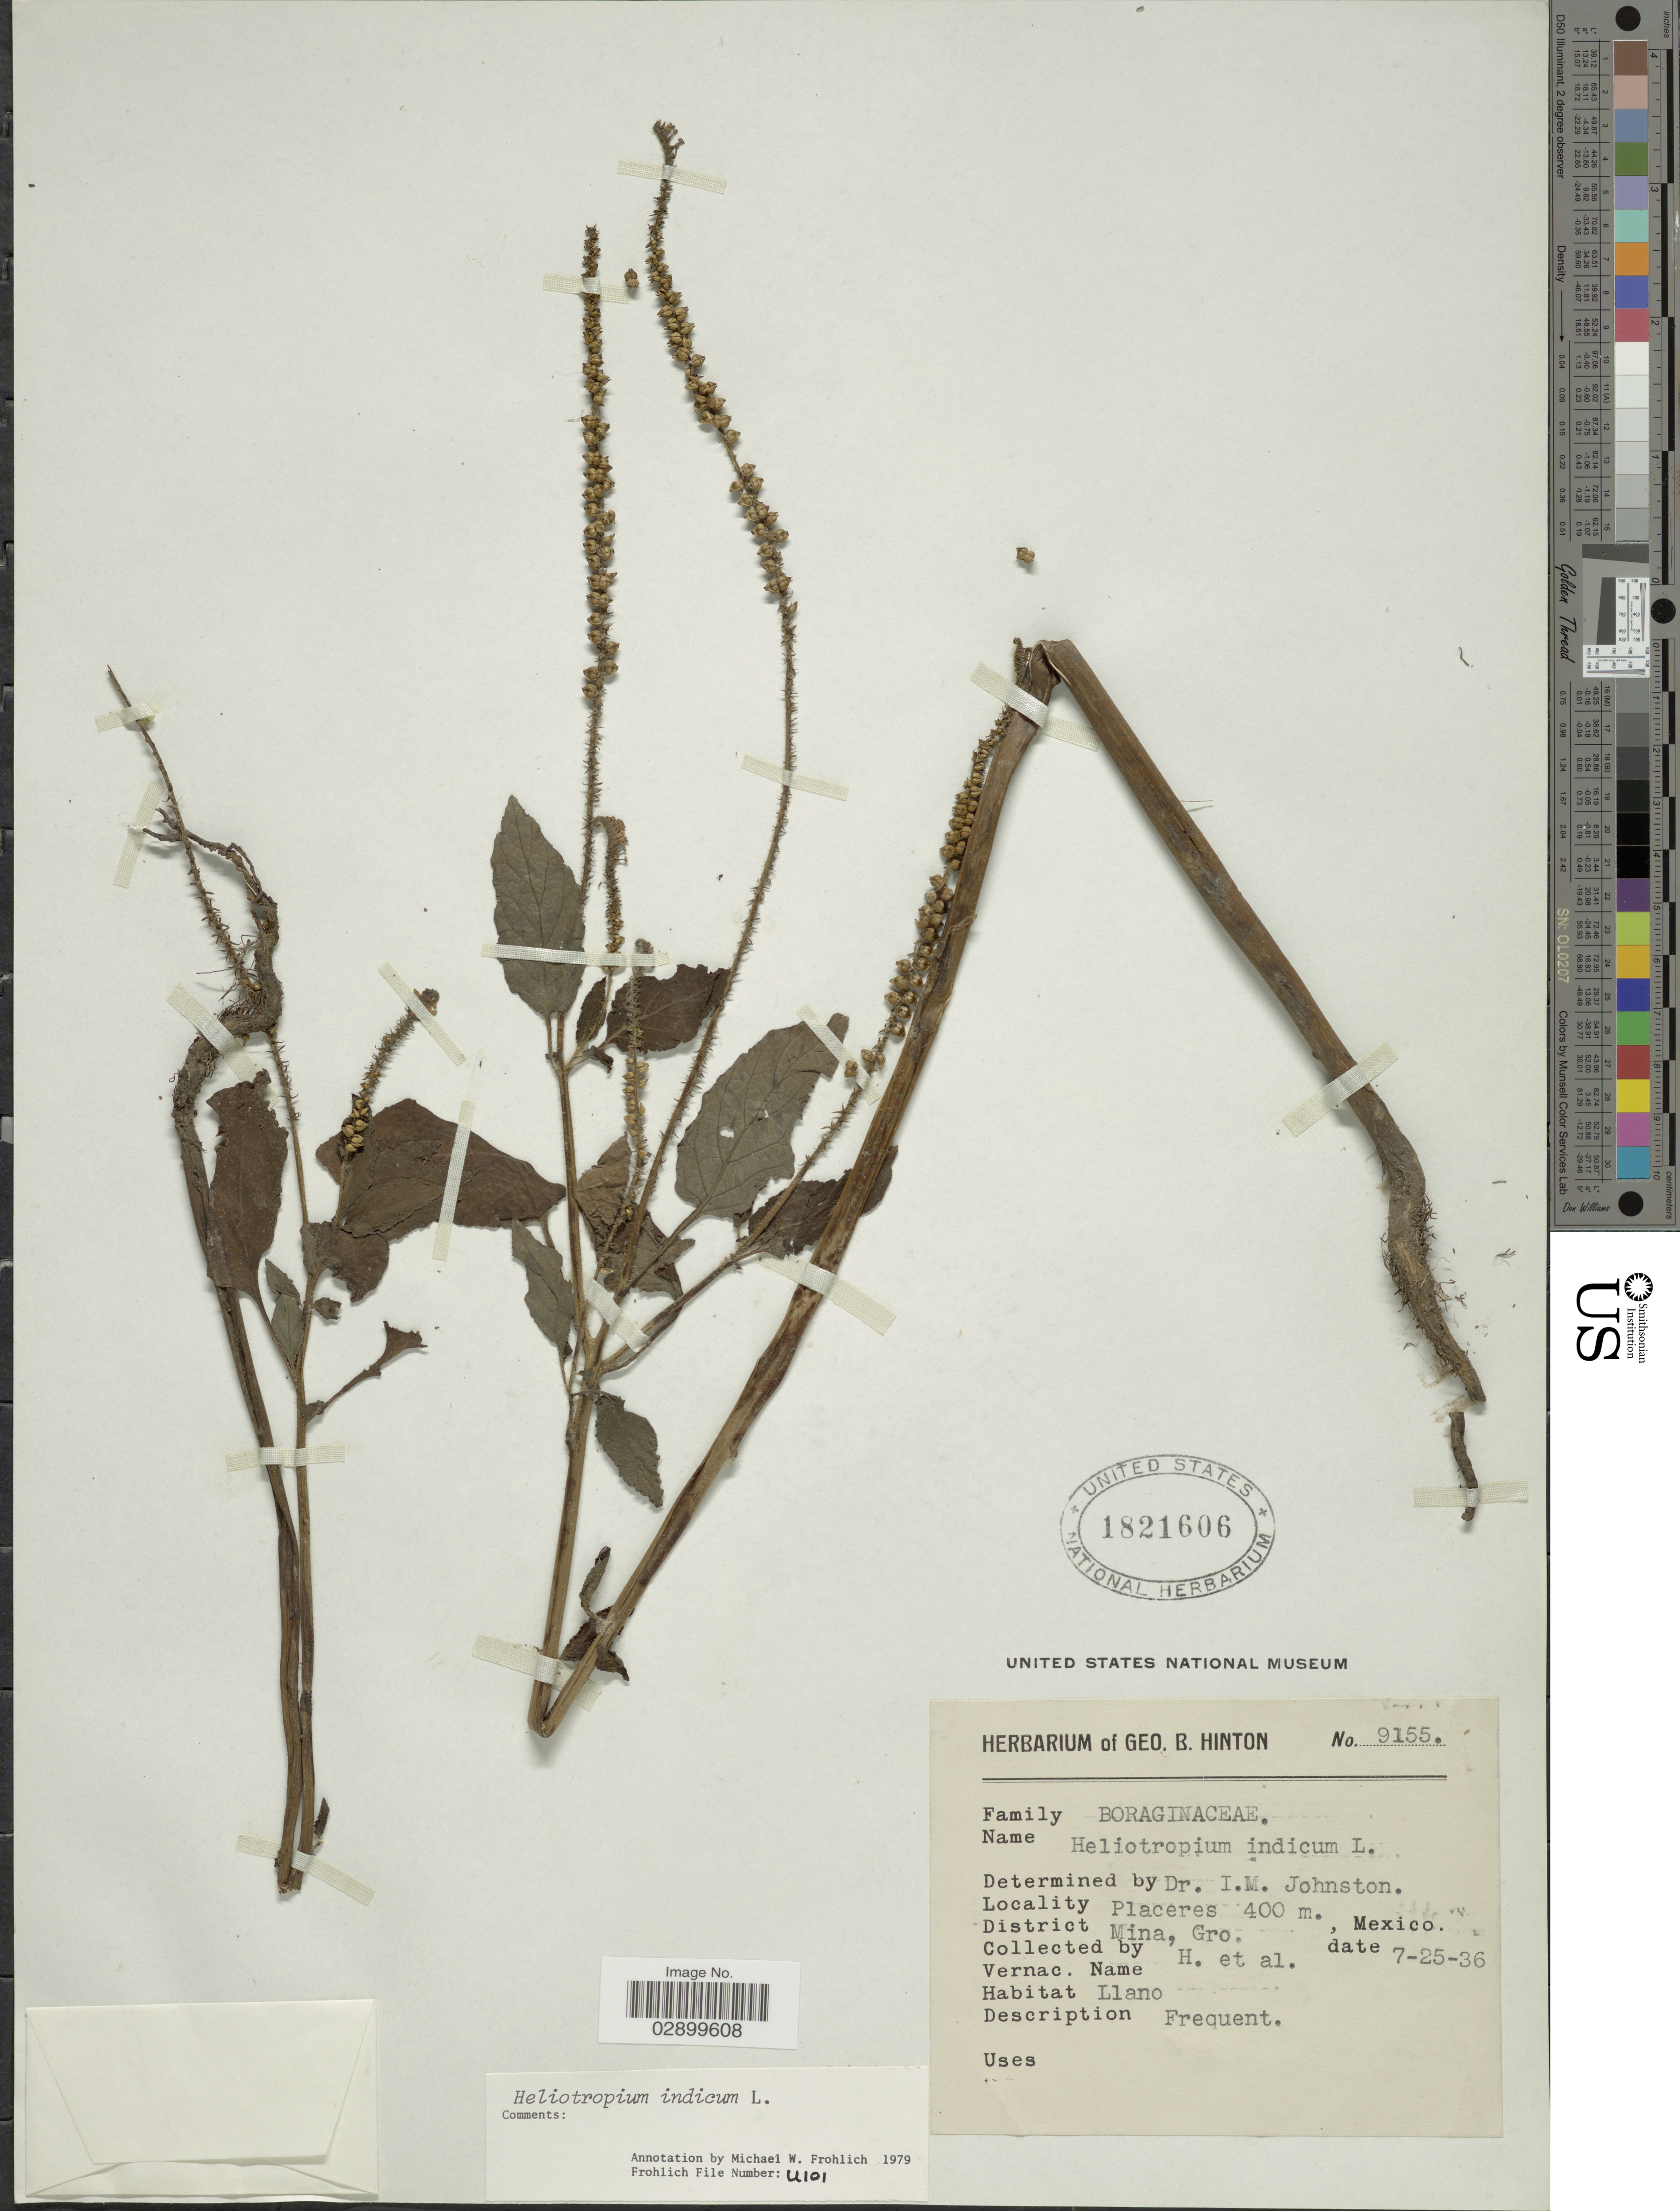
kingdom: Plantae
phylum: Tracheophyta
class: Magnoliopsida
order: Boraginales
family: Heliotropiaceae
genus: Heliotropium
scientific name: Heliotropium indicum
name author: L.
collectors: G. B. Hinton & et al.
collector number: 9155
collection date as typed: Transcribed d/m/y: 25/7/36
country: Mexico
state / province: Guerrero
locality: Placeres, District Mina.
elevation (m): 400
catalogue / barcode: US 1821606